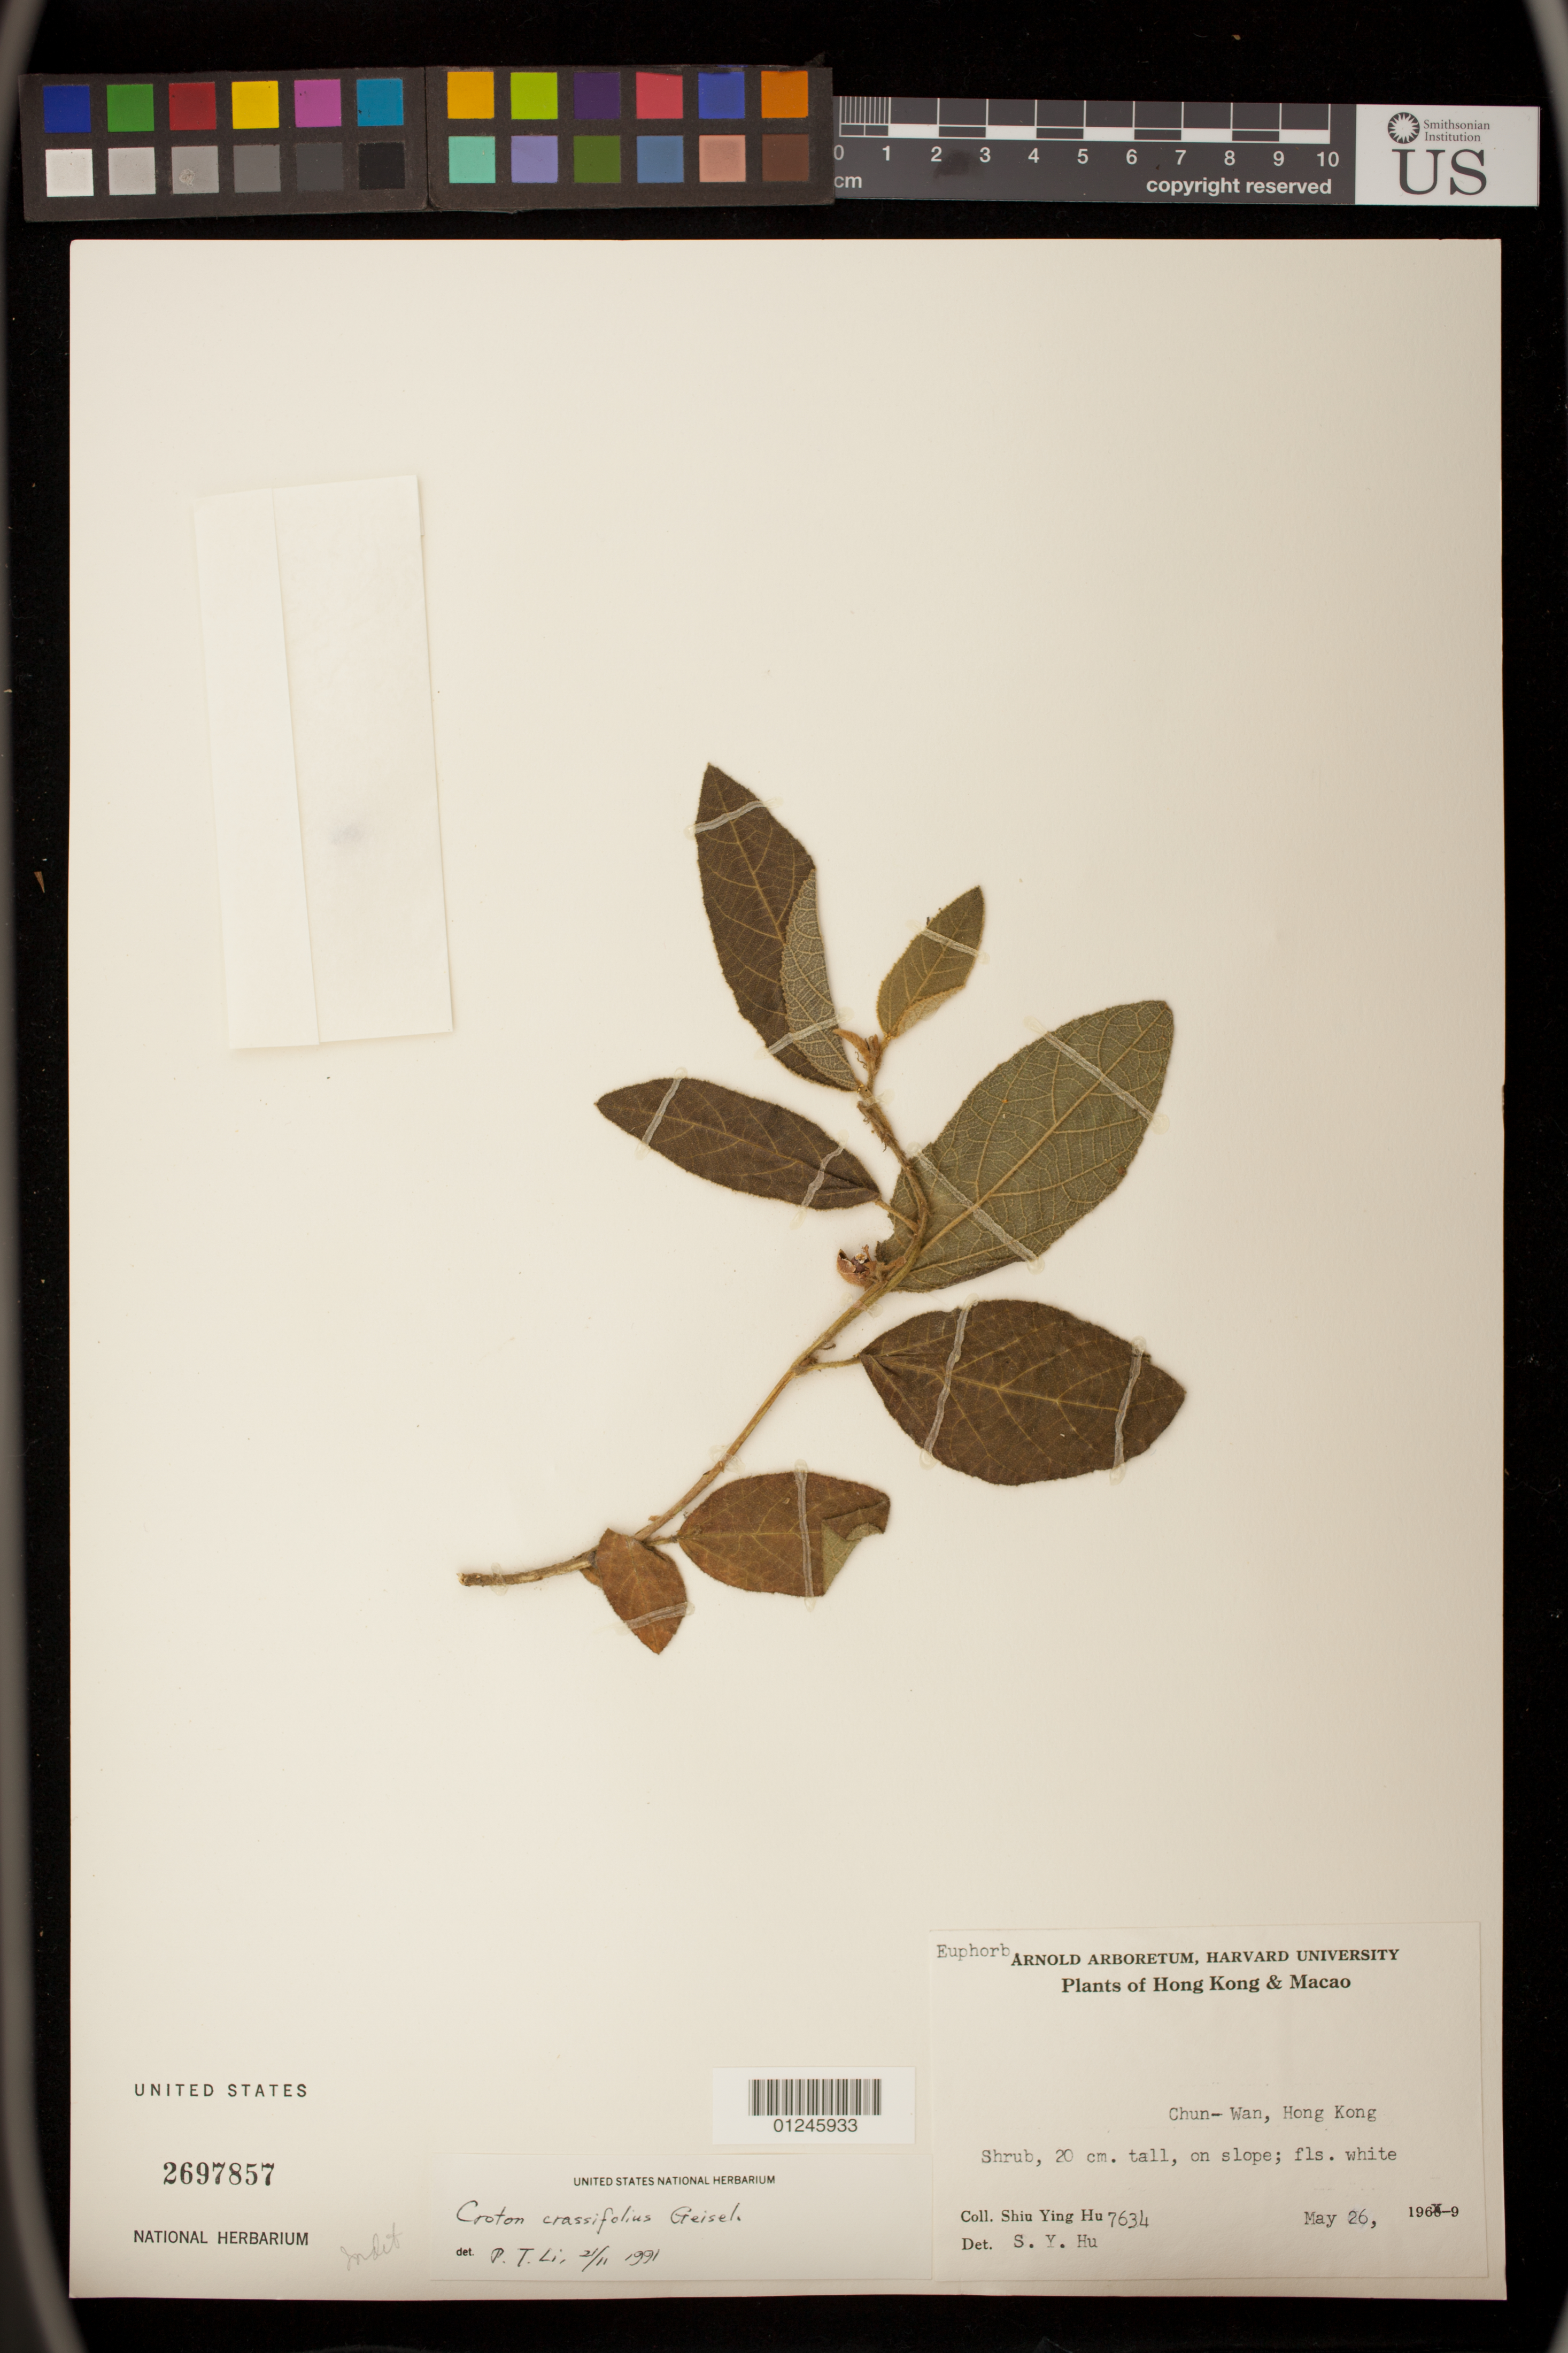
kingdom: Plantae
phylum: Tracheophyta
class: Magnoliopsida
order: Malpighiales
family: Euphorbiaceae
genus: Croton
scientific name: Croton crassifolius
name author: Geiseler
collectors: S. Y. Hu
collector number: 7634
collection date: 1969-05-29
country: China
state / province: Hong Kong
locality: Chun-Wan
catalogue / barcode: US 2697857